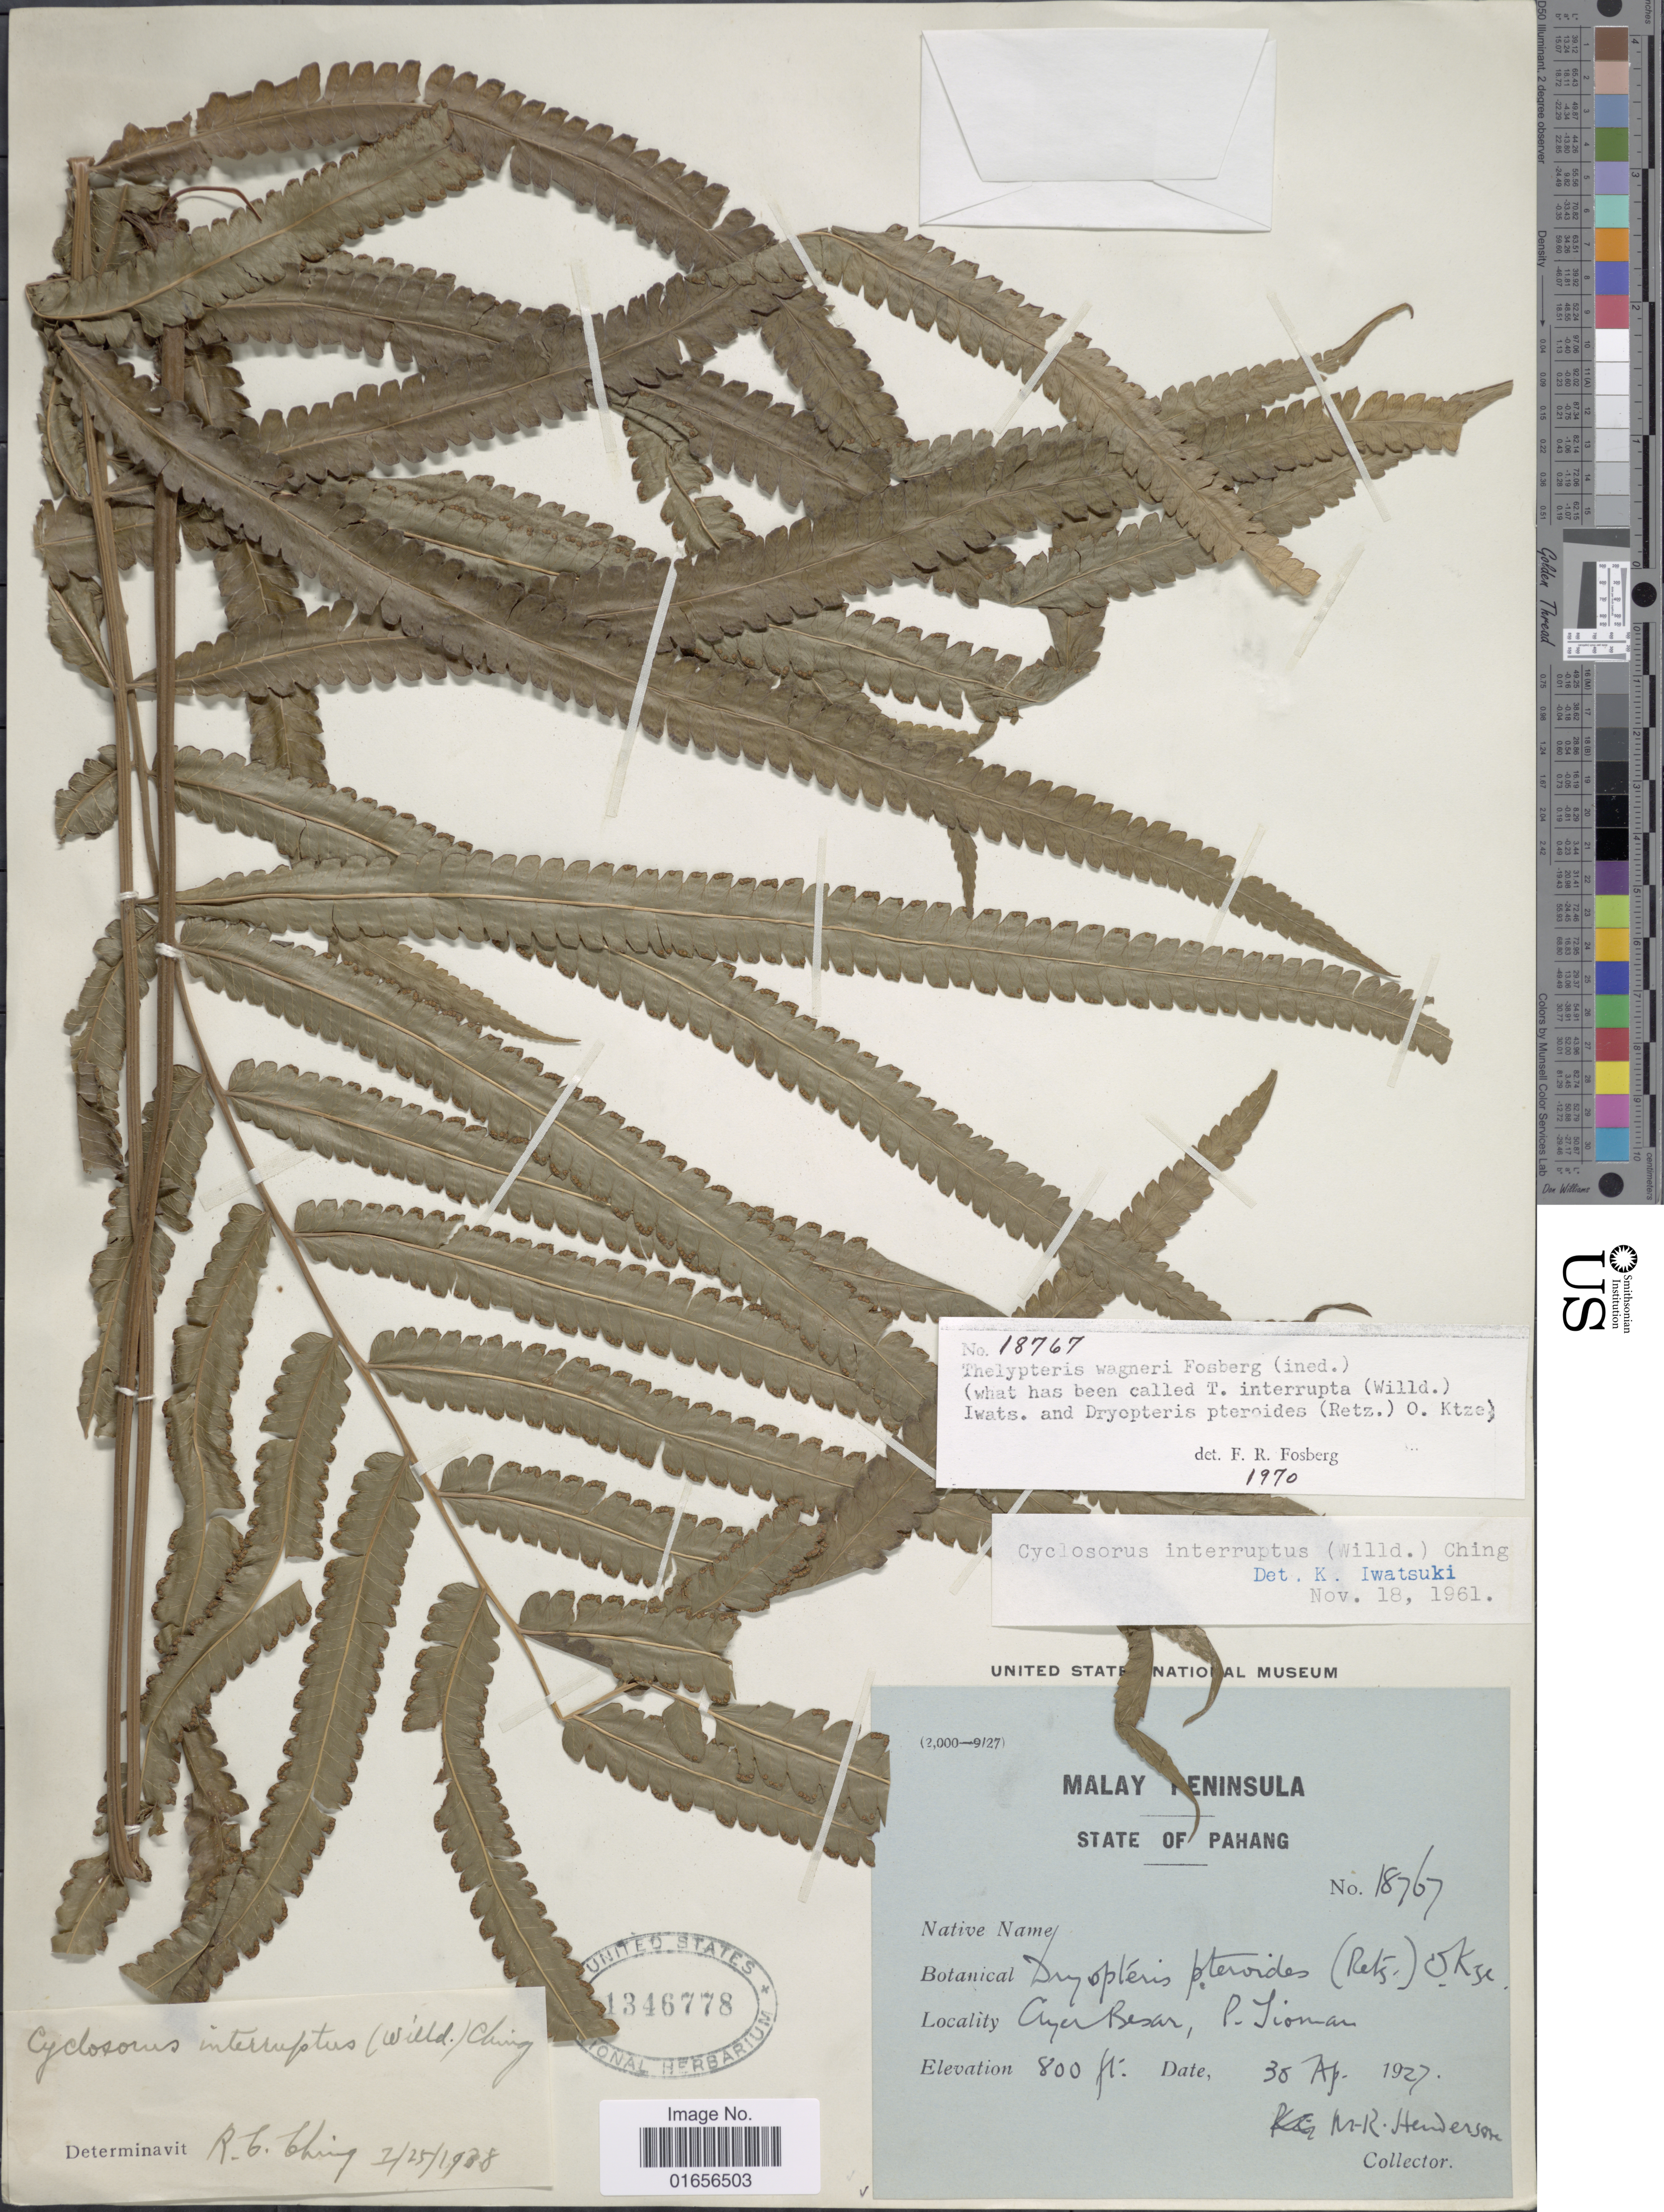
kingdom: Plantae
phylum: Tracheophyta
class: Polypodiopsida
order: Polypodiales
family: Thelypteridaceae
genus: Amphineuron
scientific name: Amphineuron terminans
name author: (J. Sm. ex Hook.) Holttum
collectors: M. Henderson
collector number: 18767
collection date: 1927-04-30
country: Malaysia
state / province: Pahang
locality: Malay Peninsula, State of Pahang, Ayer Besar, P. Tioman [interpreted]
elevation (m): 244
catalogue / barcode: US 1346778